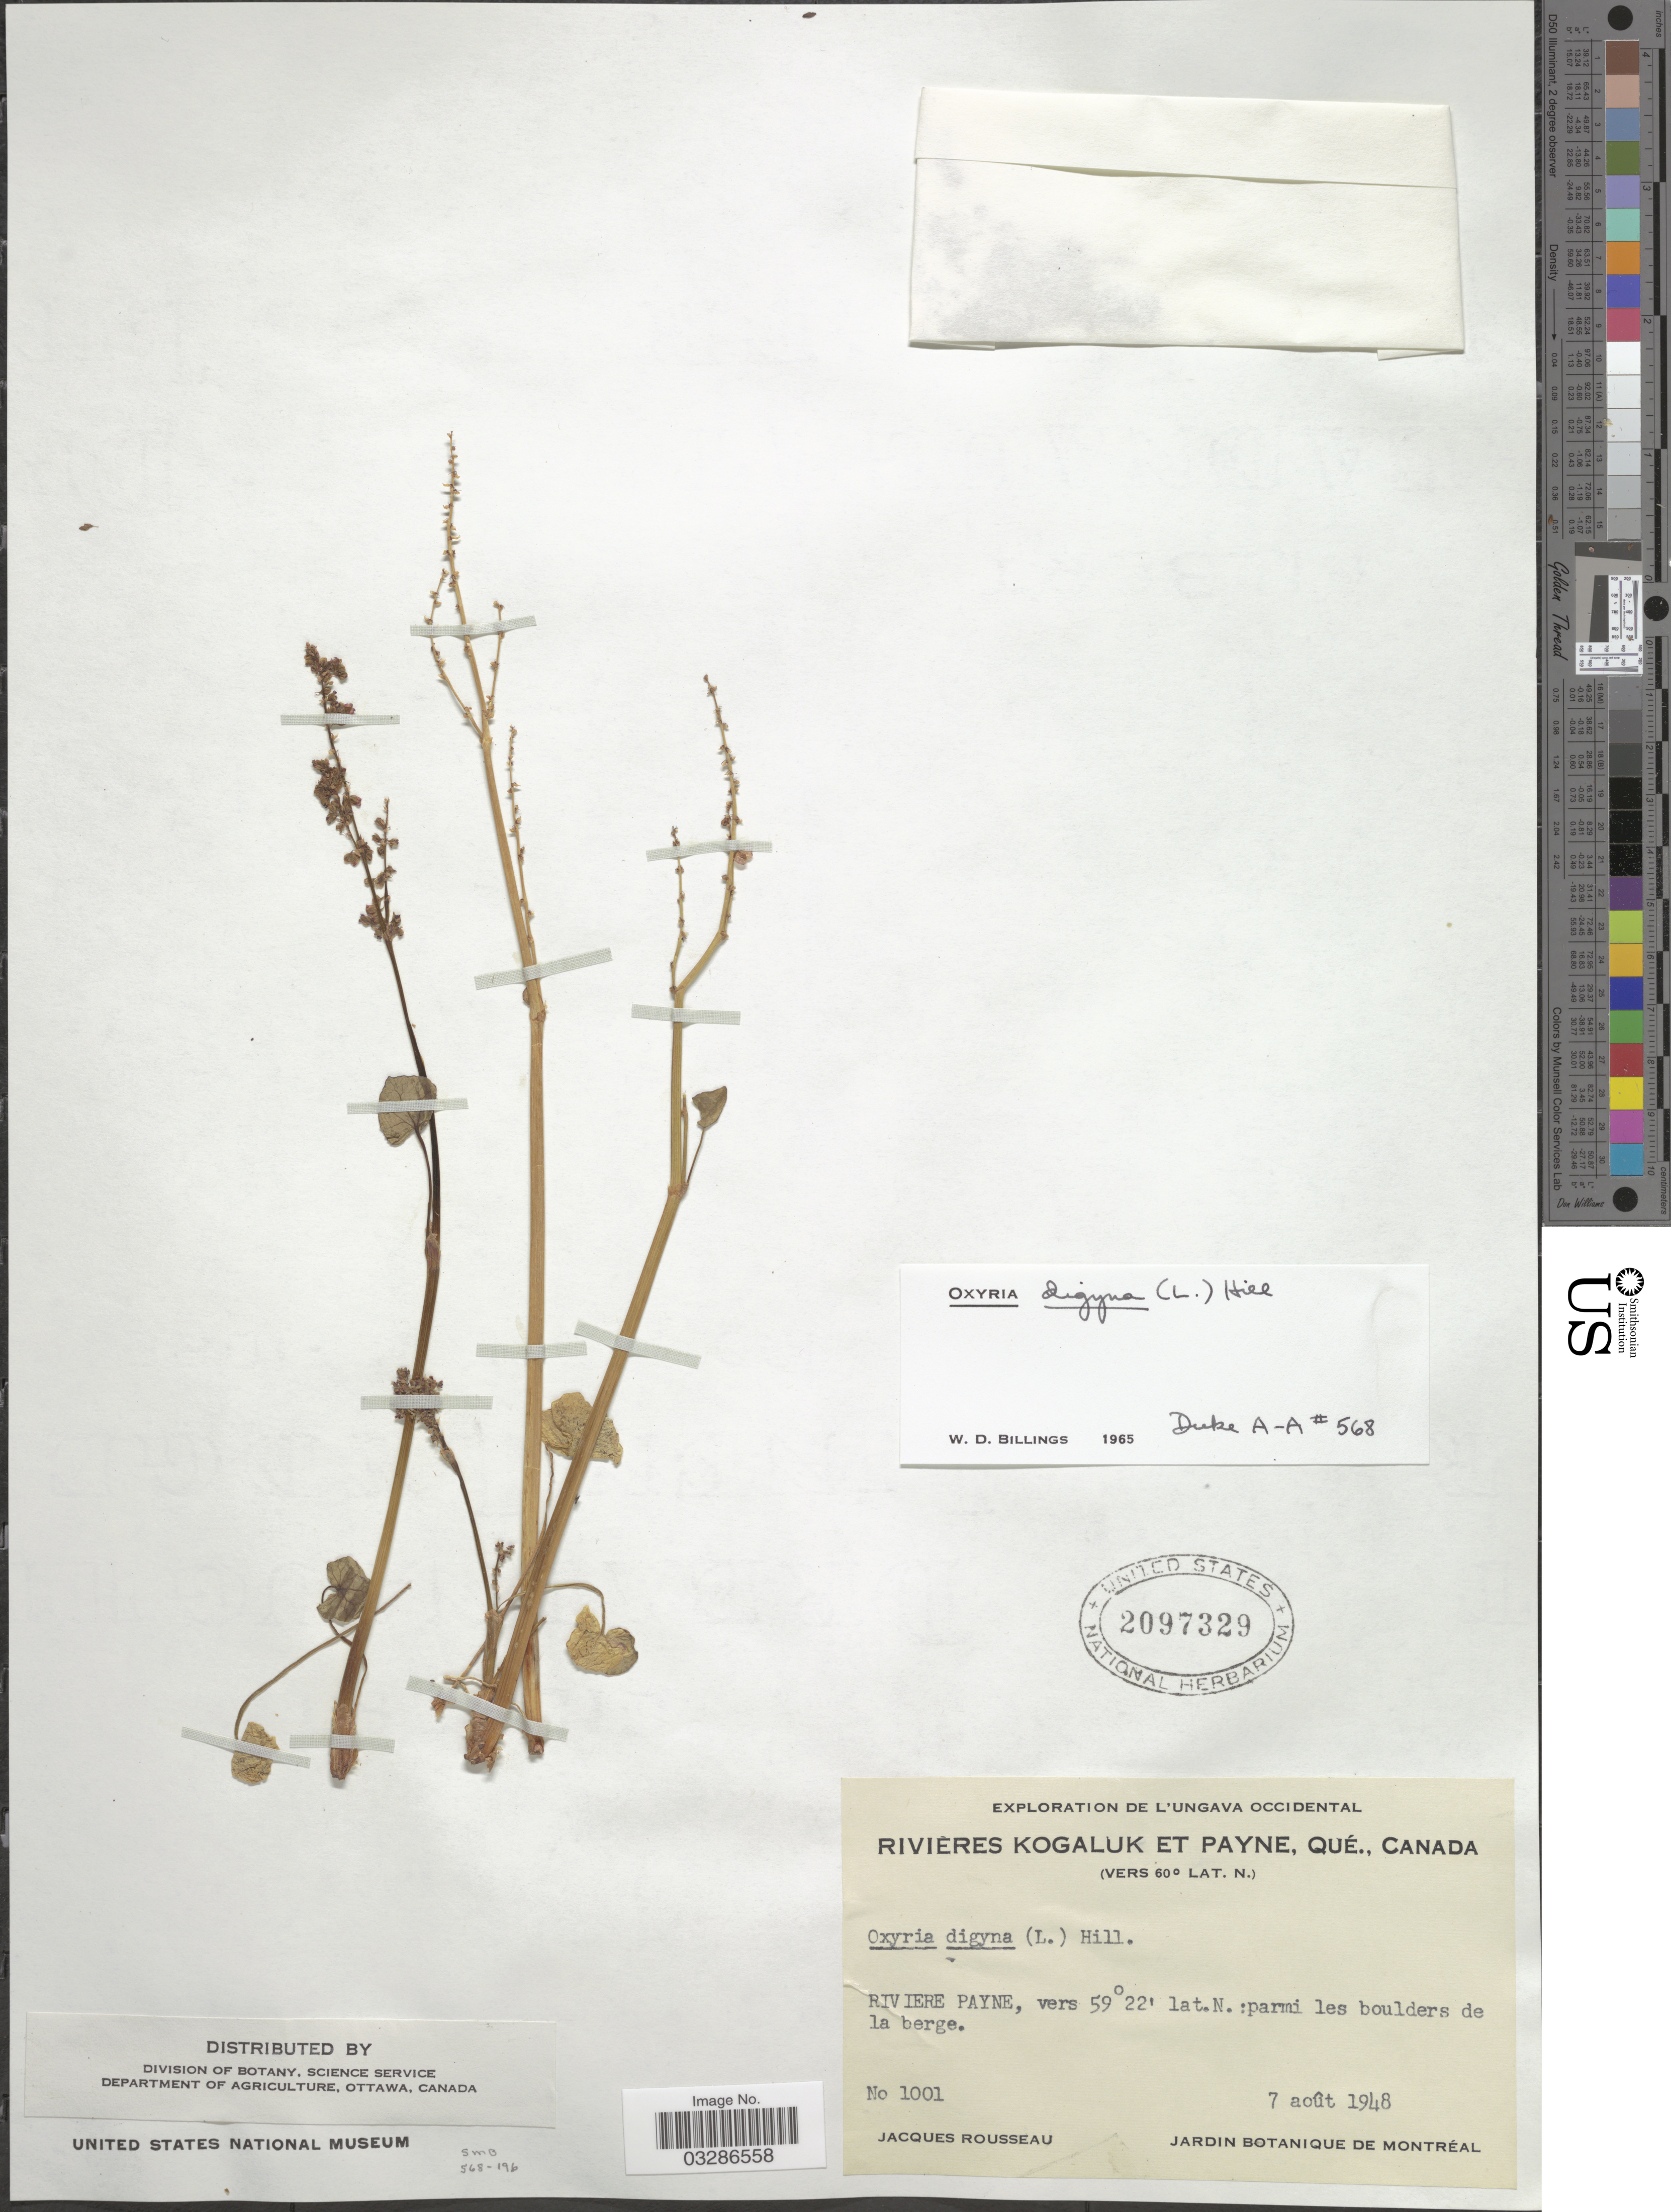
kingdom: Plantae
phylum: Tracheophyta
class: Magnoliopsida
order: Caryophyllales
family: Polygonaceae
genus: Oxyria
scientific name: Oxyria digyna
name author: (L.) Hill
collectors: J. Rousseau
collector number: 1001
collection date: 1948-08-07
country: Canada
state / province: Quebec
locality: L'Ungava Occidental, Rivières Kogaluk et Payne, Riviere Payne.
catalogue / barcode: US 2097329